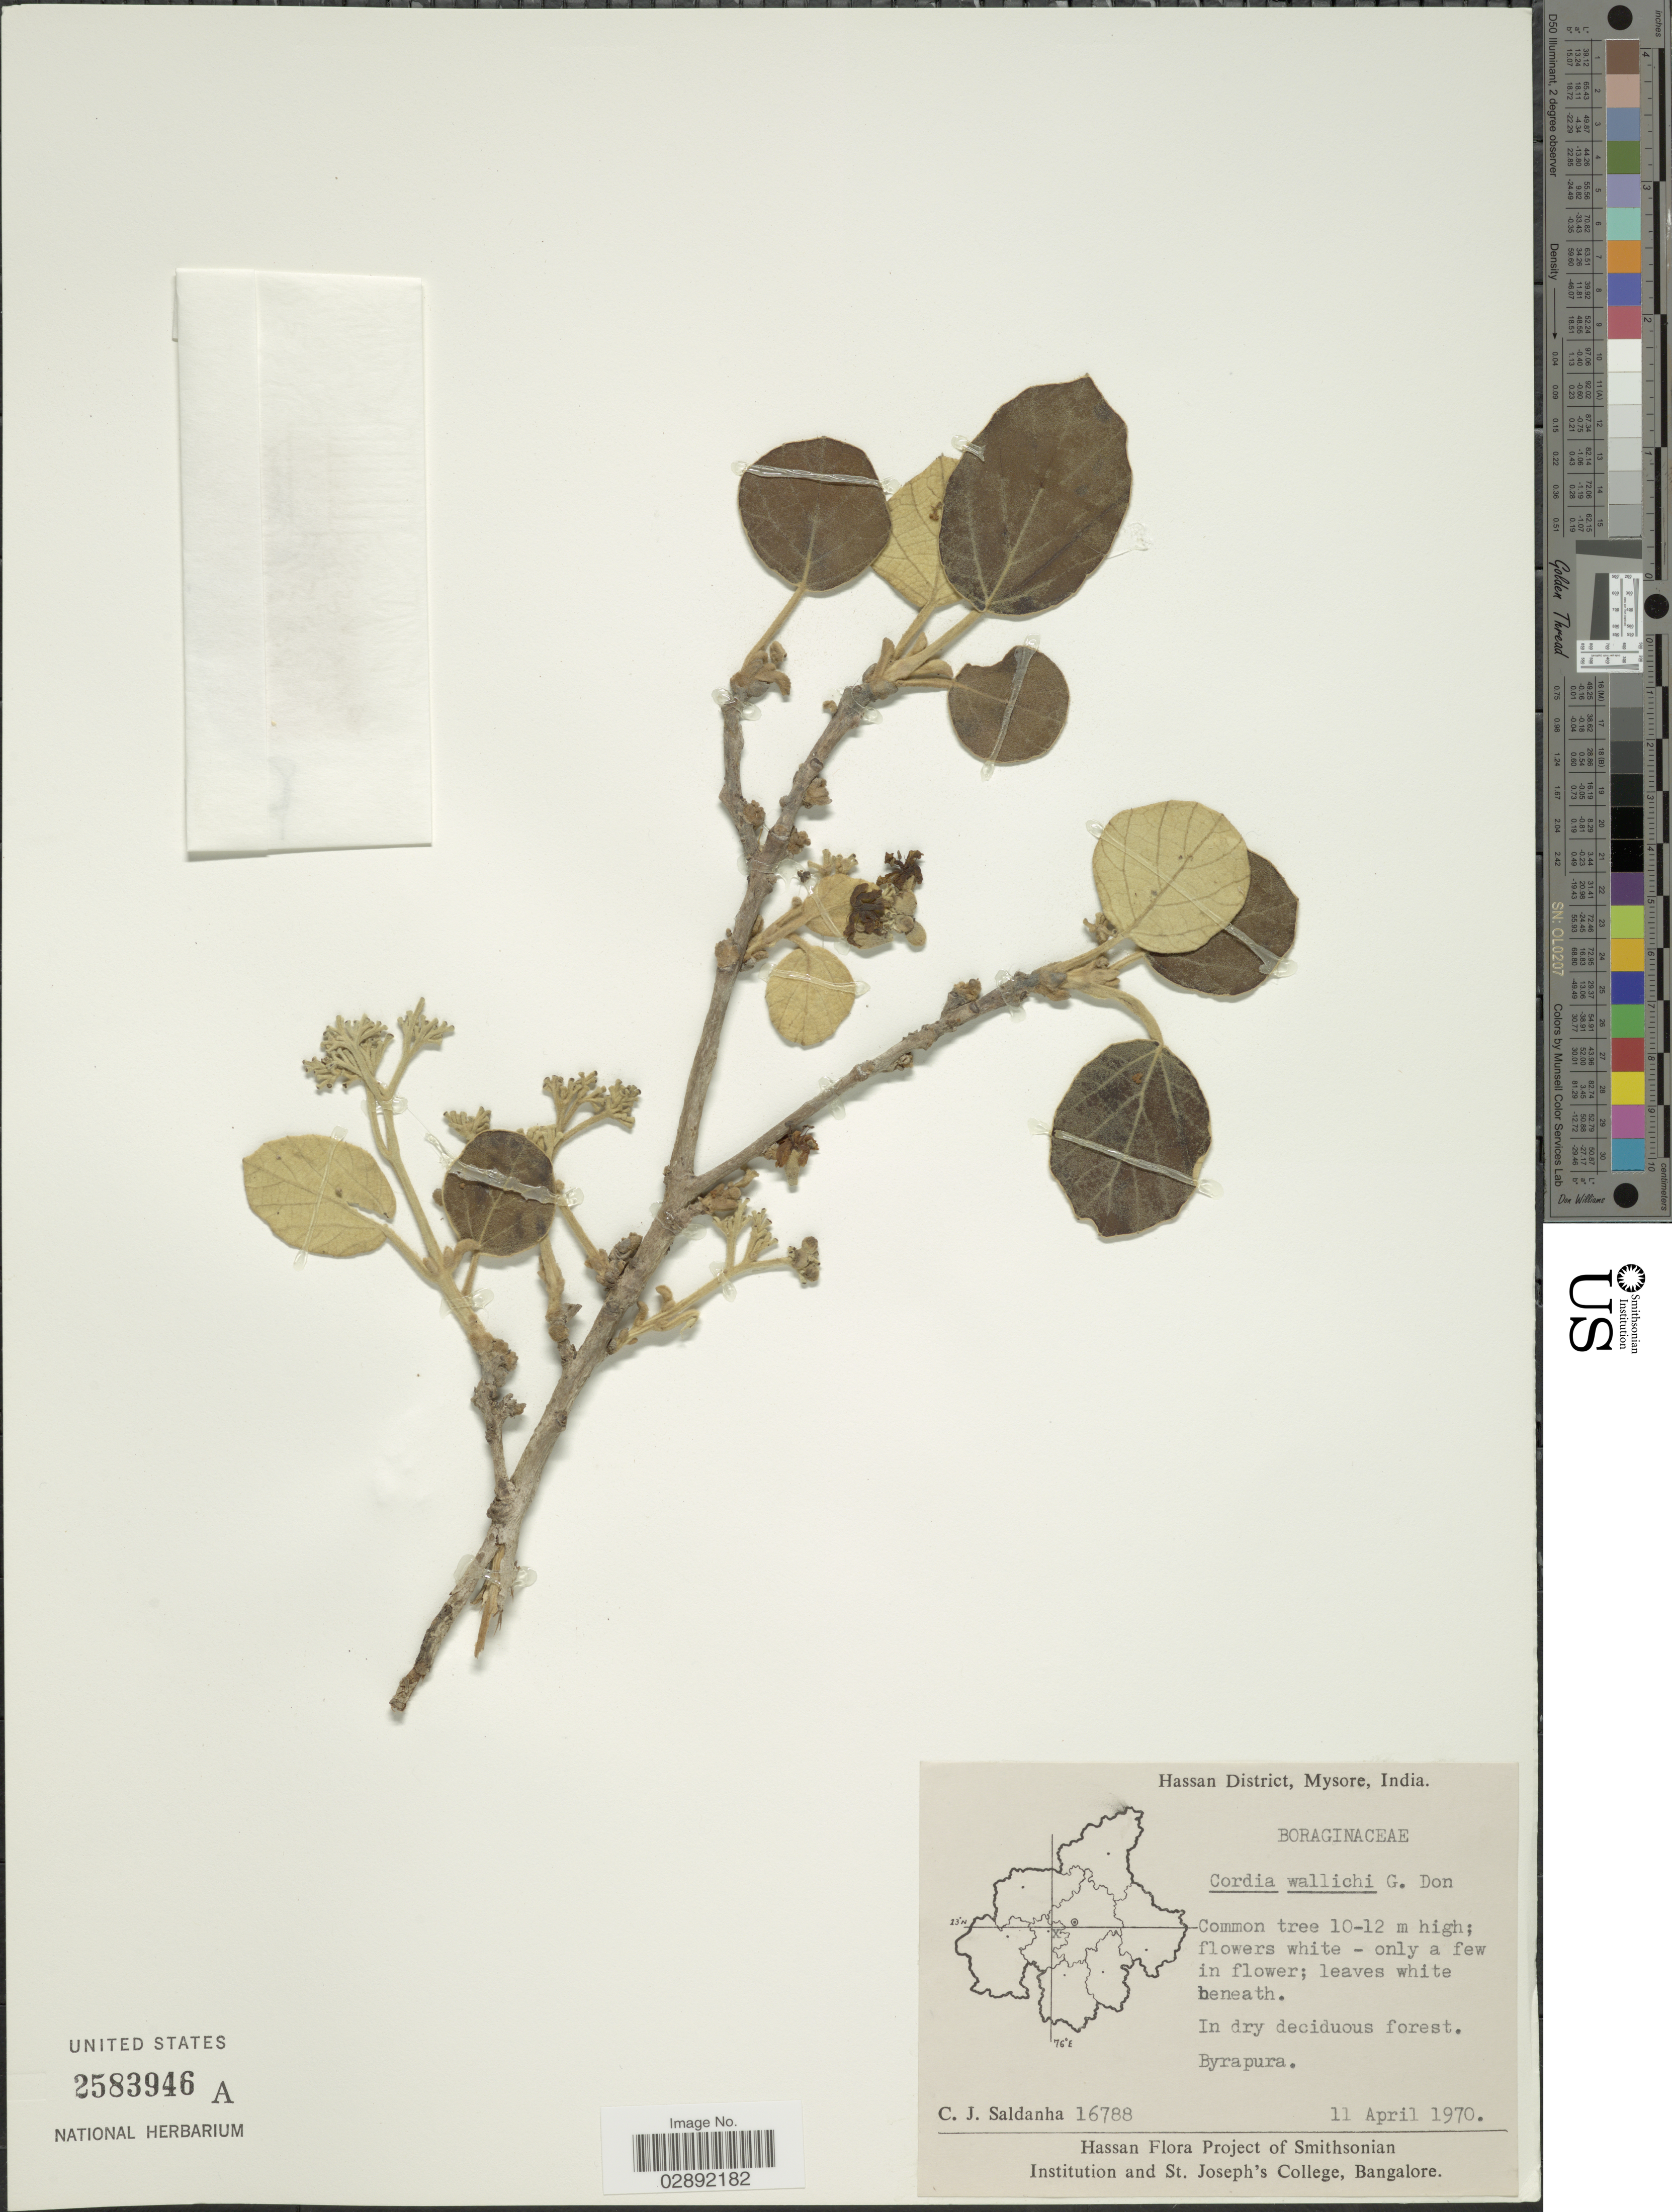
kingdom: Plantae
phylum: Tracheophyta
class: Magnoliopsida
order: Boraginales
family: Cordiaceae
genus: Cordia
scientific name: Cordia wallichii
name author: G. Don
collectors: C. J. Saldanha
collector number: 16788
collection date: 1970-04-11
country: India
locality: Hassan District, Mysore. Byrapura.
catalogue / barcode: US 2583946A